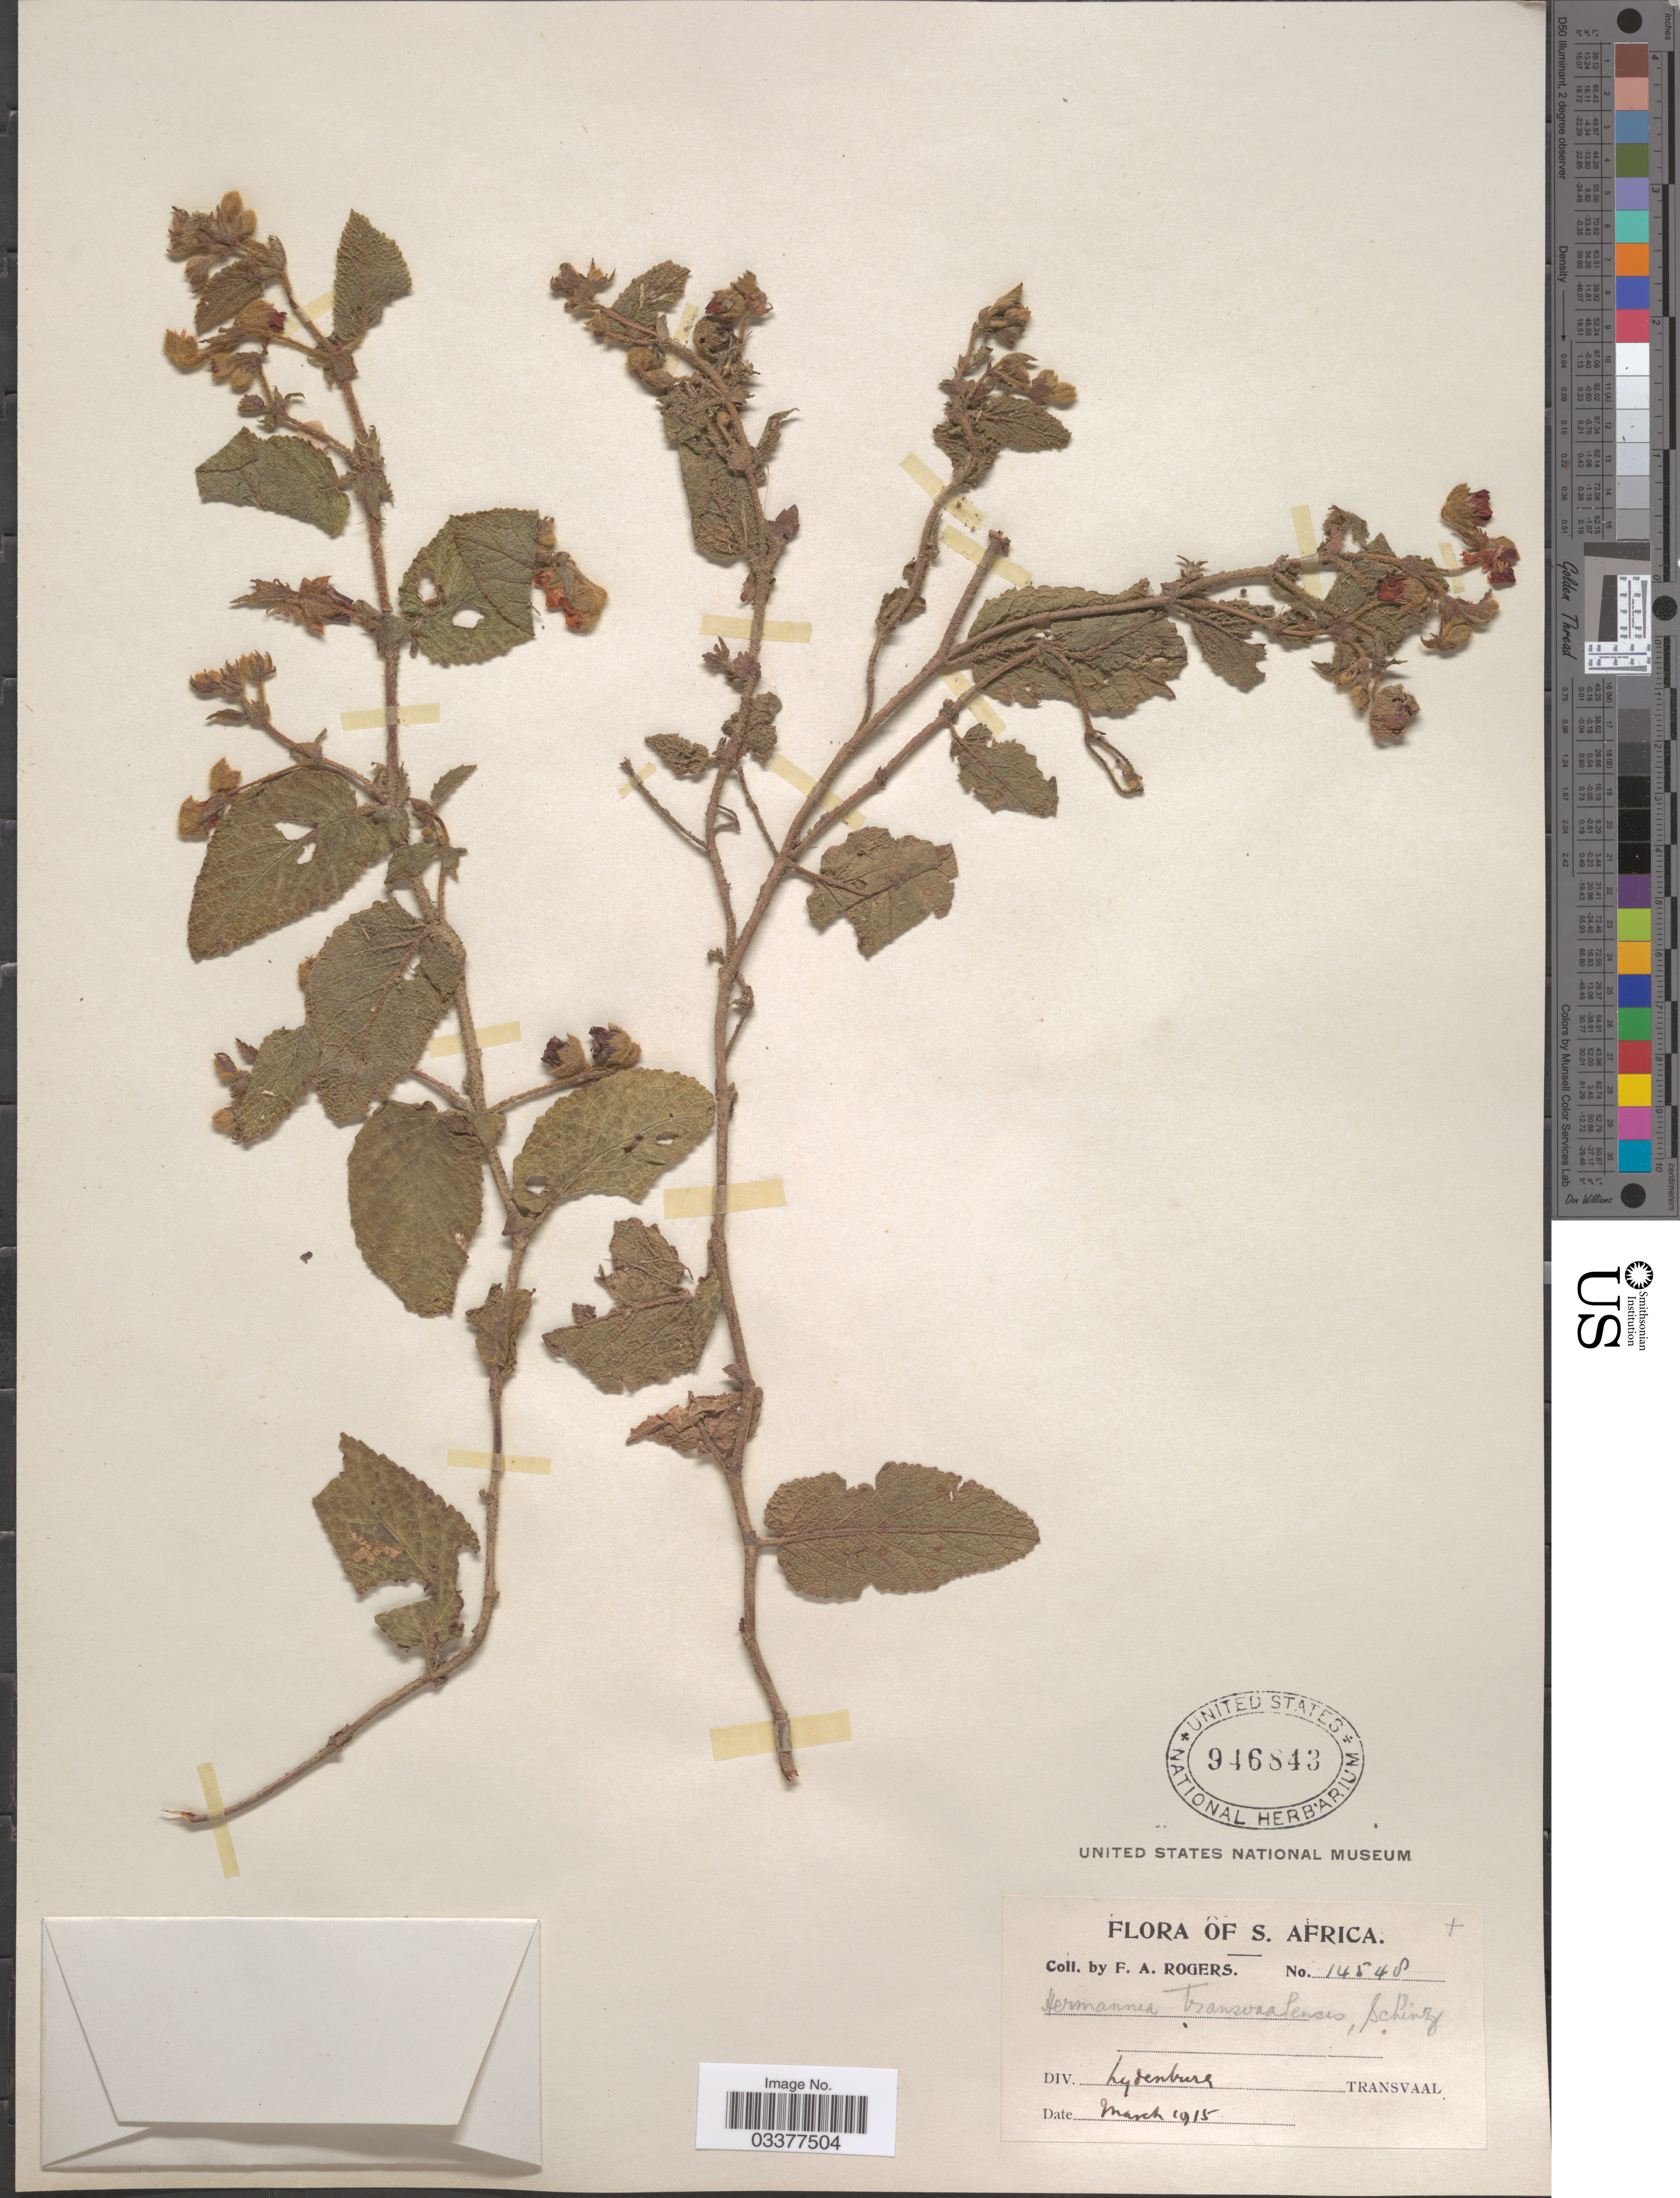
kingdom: Plantae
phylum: Tracheophyta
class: Magnoliopsida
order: Malvales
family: Malvaceae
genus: Hermannia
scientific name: Hermannia transvaalensis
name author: Schinz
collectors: F. A. Rogers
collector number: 14548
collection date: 1915-03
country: South Africa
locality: S. Africa. Div. Lydenburg. Transvaal.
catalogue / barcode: US 946843